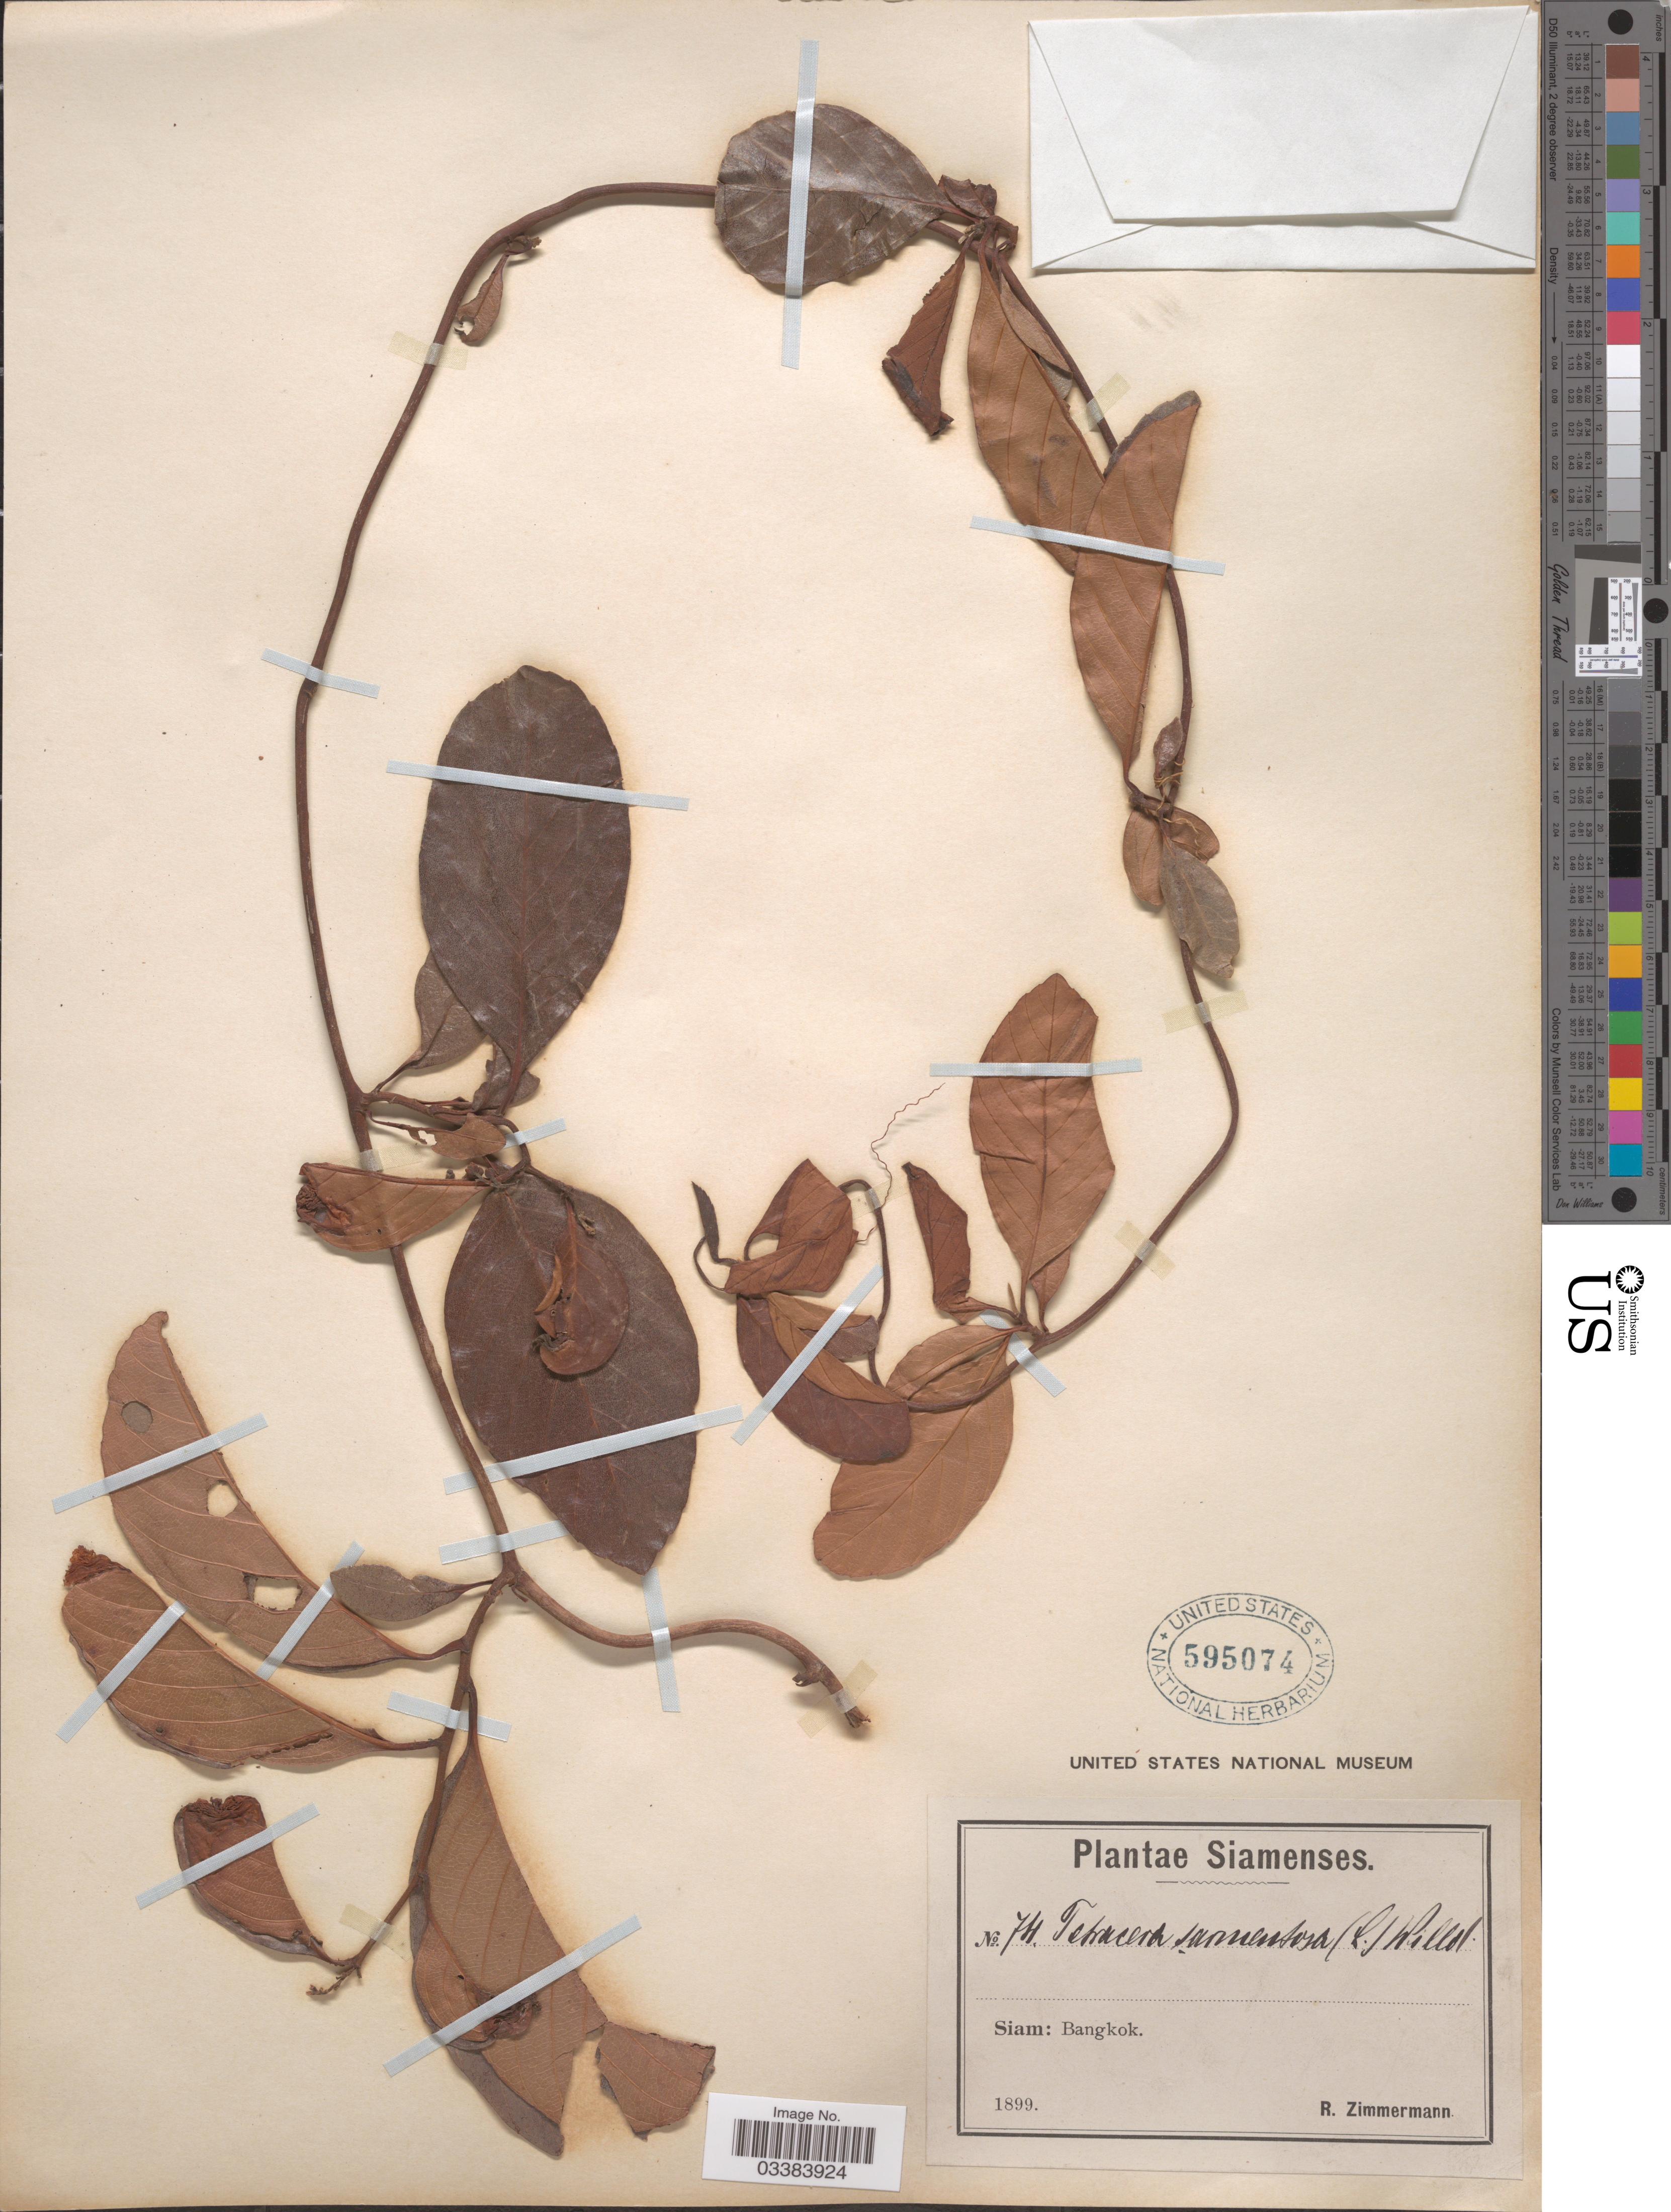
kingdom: Plantae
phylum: Tracheophyta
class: Magnoliopsida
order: Dilleniales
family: Dilleniaceae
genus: Tetracera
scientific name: Tetracera sarmentosa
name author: (L.) Vahl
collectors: R. Zimmermann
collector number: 74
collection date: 1899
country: Thailand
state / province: Bangkok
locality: Siam.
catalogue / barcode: US 595074